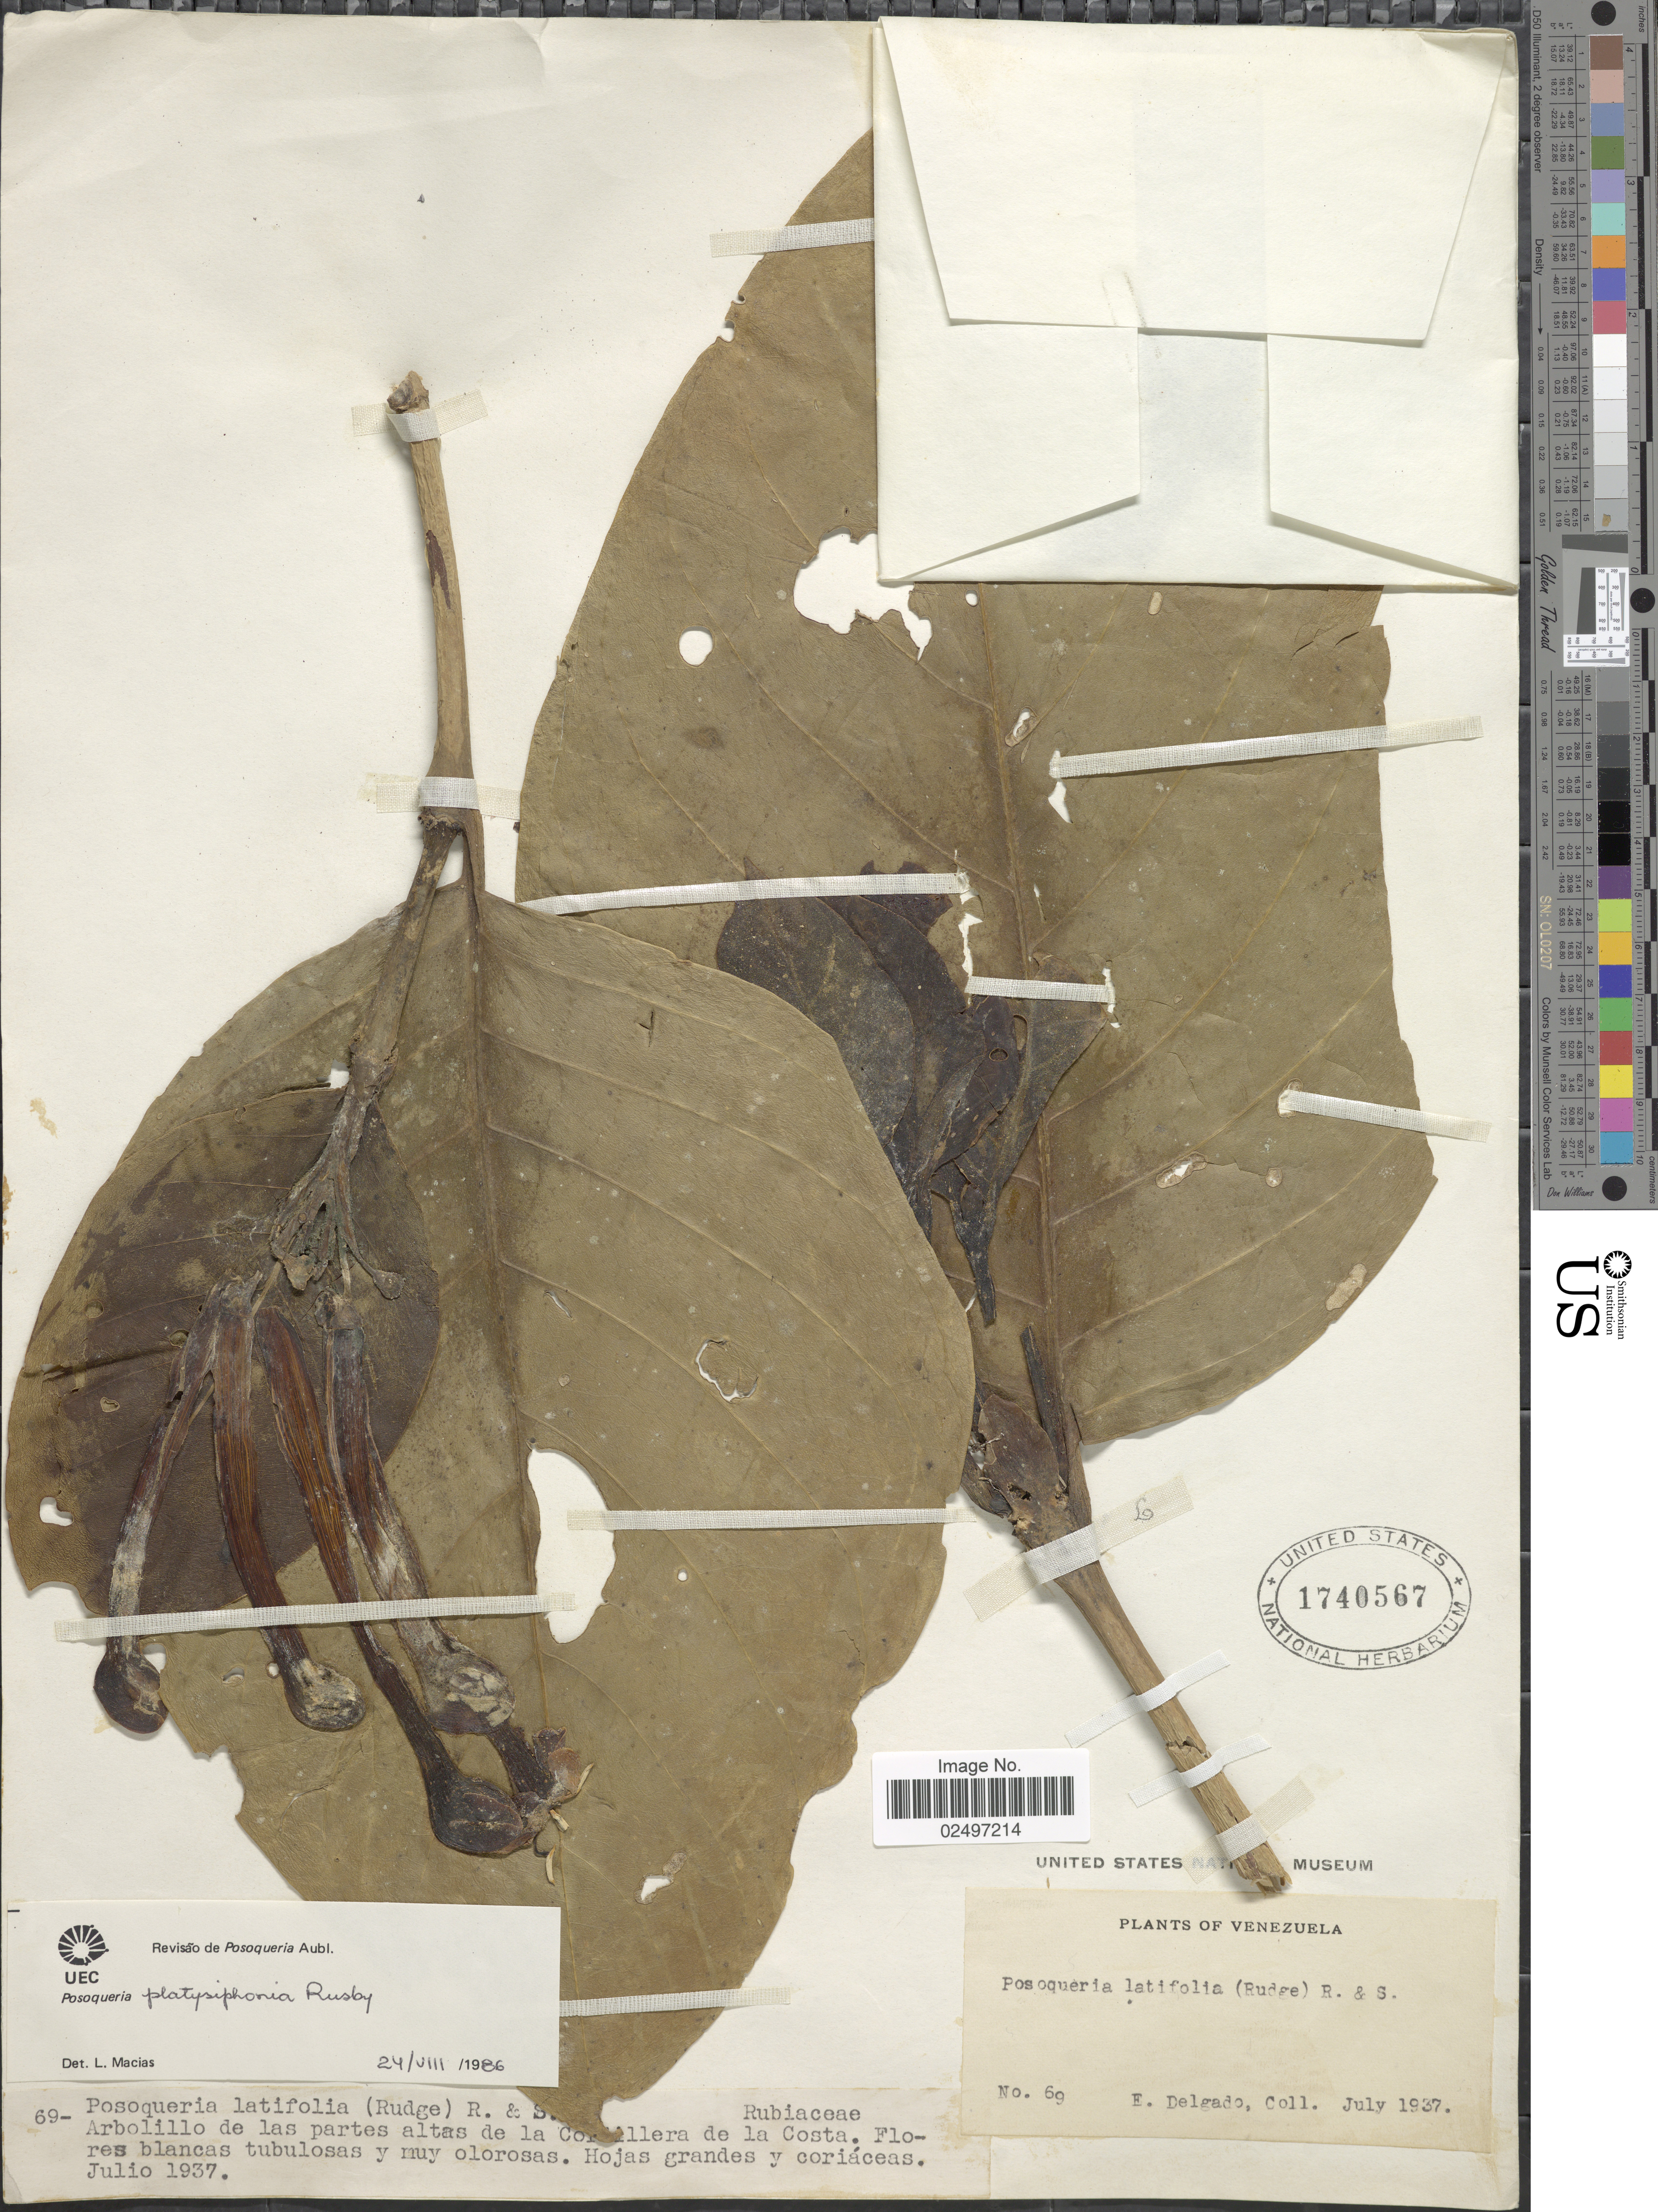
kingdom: Plantae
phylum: Tracheophyta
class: Magnoliopsida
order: Gentianales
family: Rubiaceae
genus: Posoqueria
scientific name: Posoqueria platysiphonia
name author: Rusby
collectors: E. Delgado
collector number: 69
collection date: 1937-07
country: Venezuela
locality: Arbolillo de las partes altas de la Cordillera de la Costa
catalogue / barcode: US 1740567